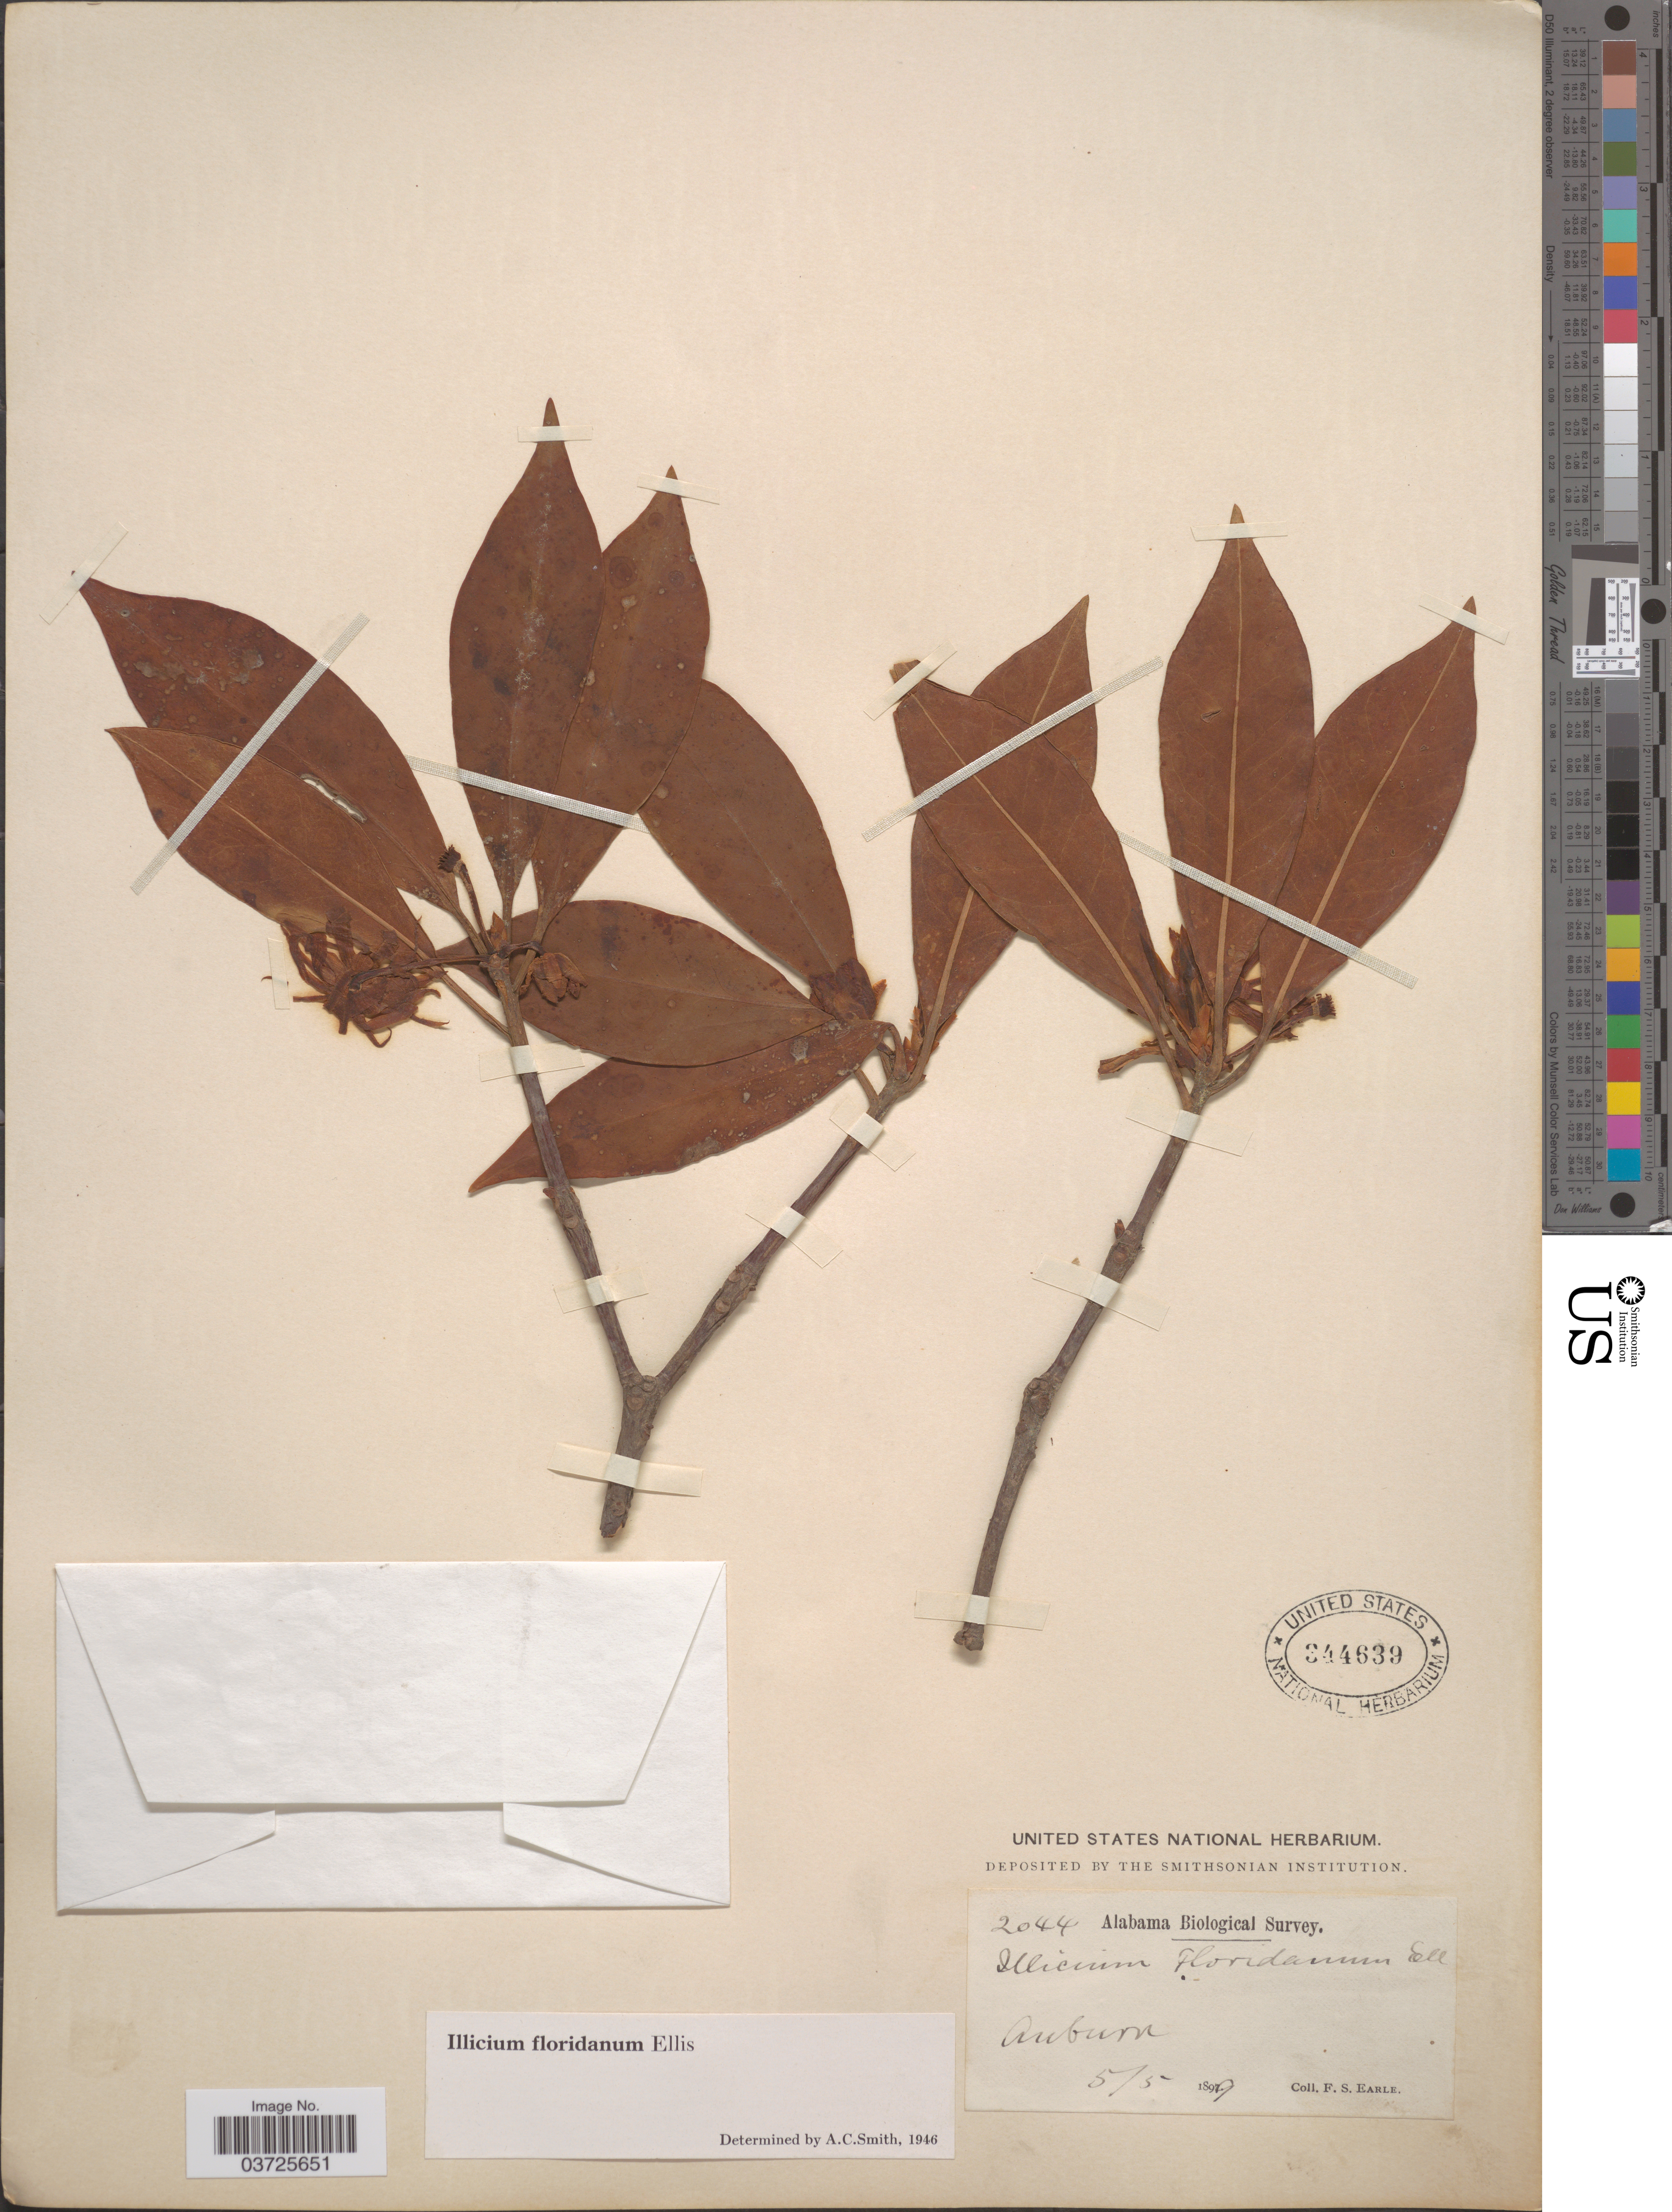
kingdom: Plantae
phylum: Tracheophyta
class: Magnoliopsida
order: Austrobaileyales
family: Schisandraceae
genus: Illicium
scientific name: Illicium floridanum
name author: J. Ellis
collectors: F. S. Earle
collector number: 2044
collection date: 1899-05-05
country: United States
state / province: Alabama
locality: Auburn.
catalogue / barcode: US 344639